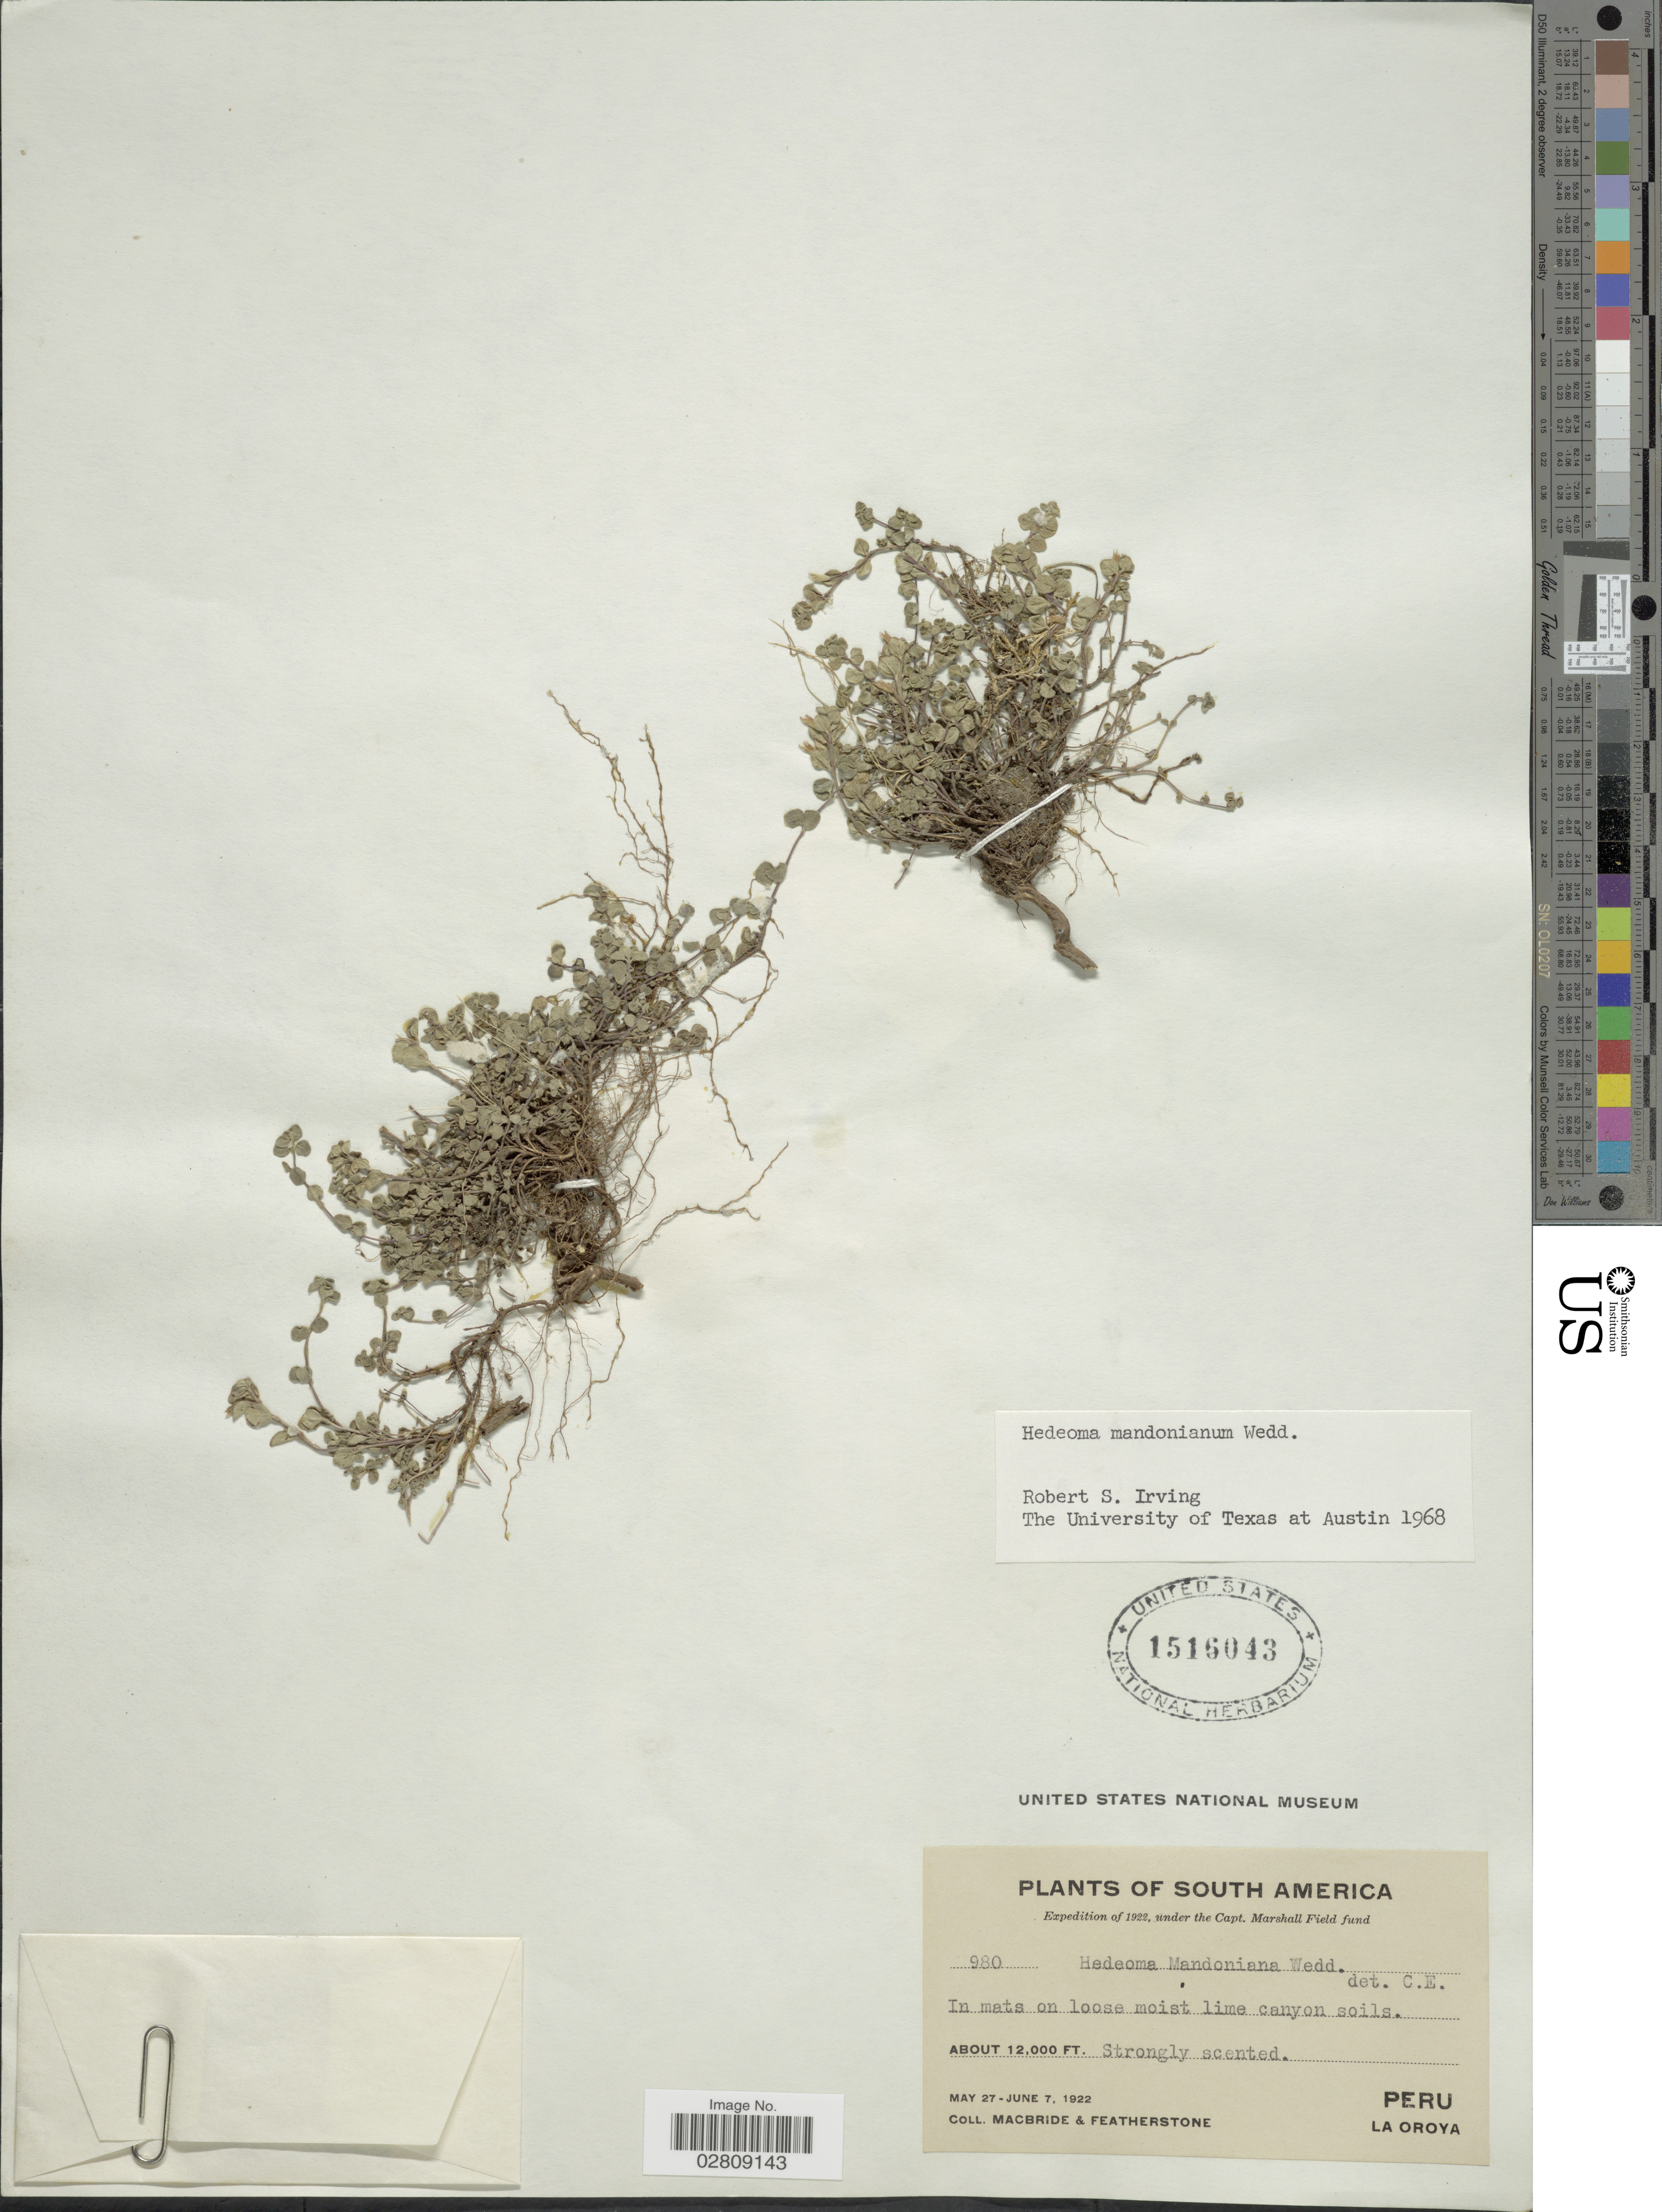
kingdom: Plantae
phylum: Tracheophyta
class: Magnoliopsida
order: Lamiales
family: Lamiaceae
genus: Hedeoma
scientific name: Hedeoma mandoniana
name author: Wedd.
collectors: Macbride, -- & -. Featherstone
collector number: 980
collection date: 1922-05-27/1922-06-07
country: Peru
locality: La Oroya.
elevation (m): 3658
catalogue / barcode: US 1516043